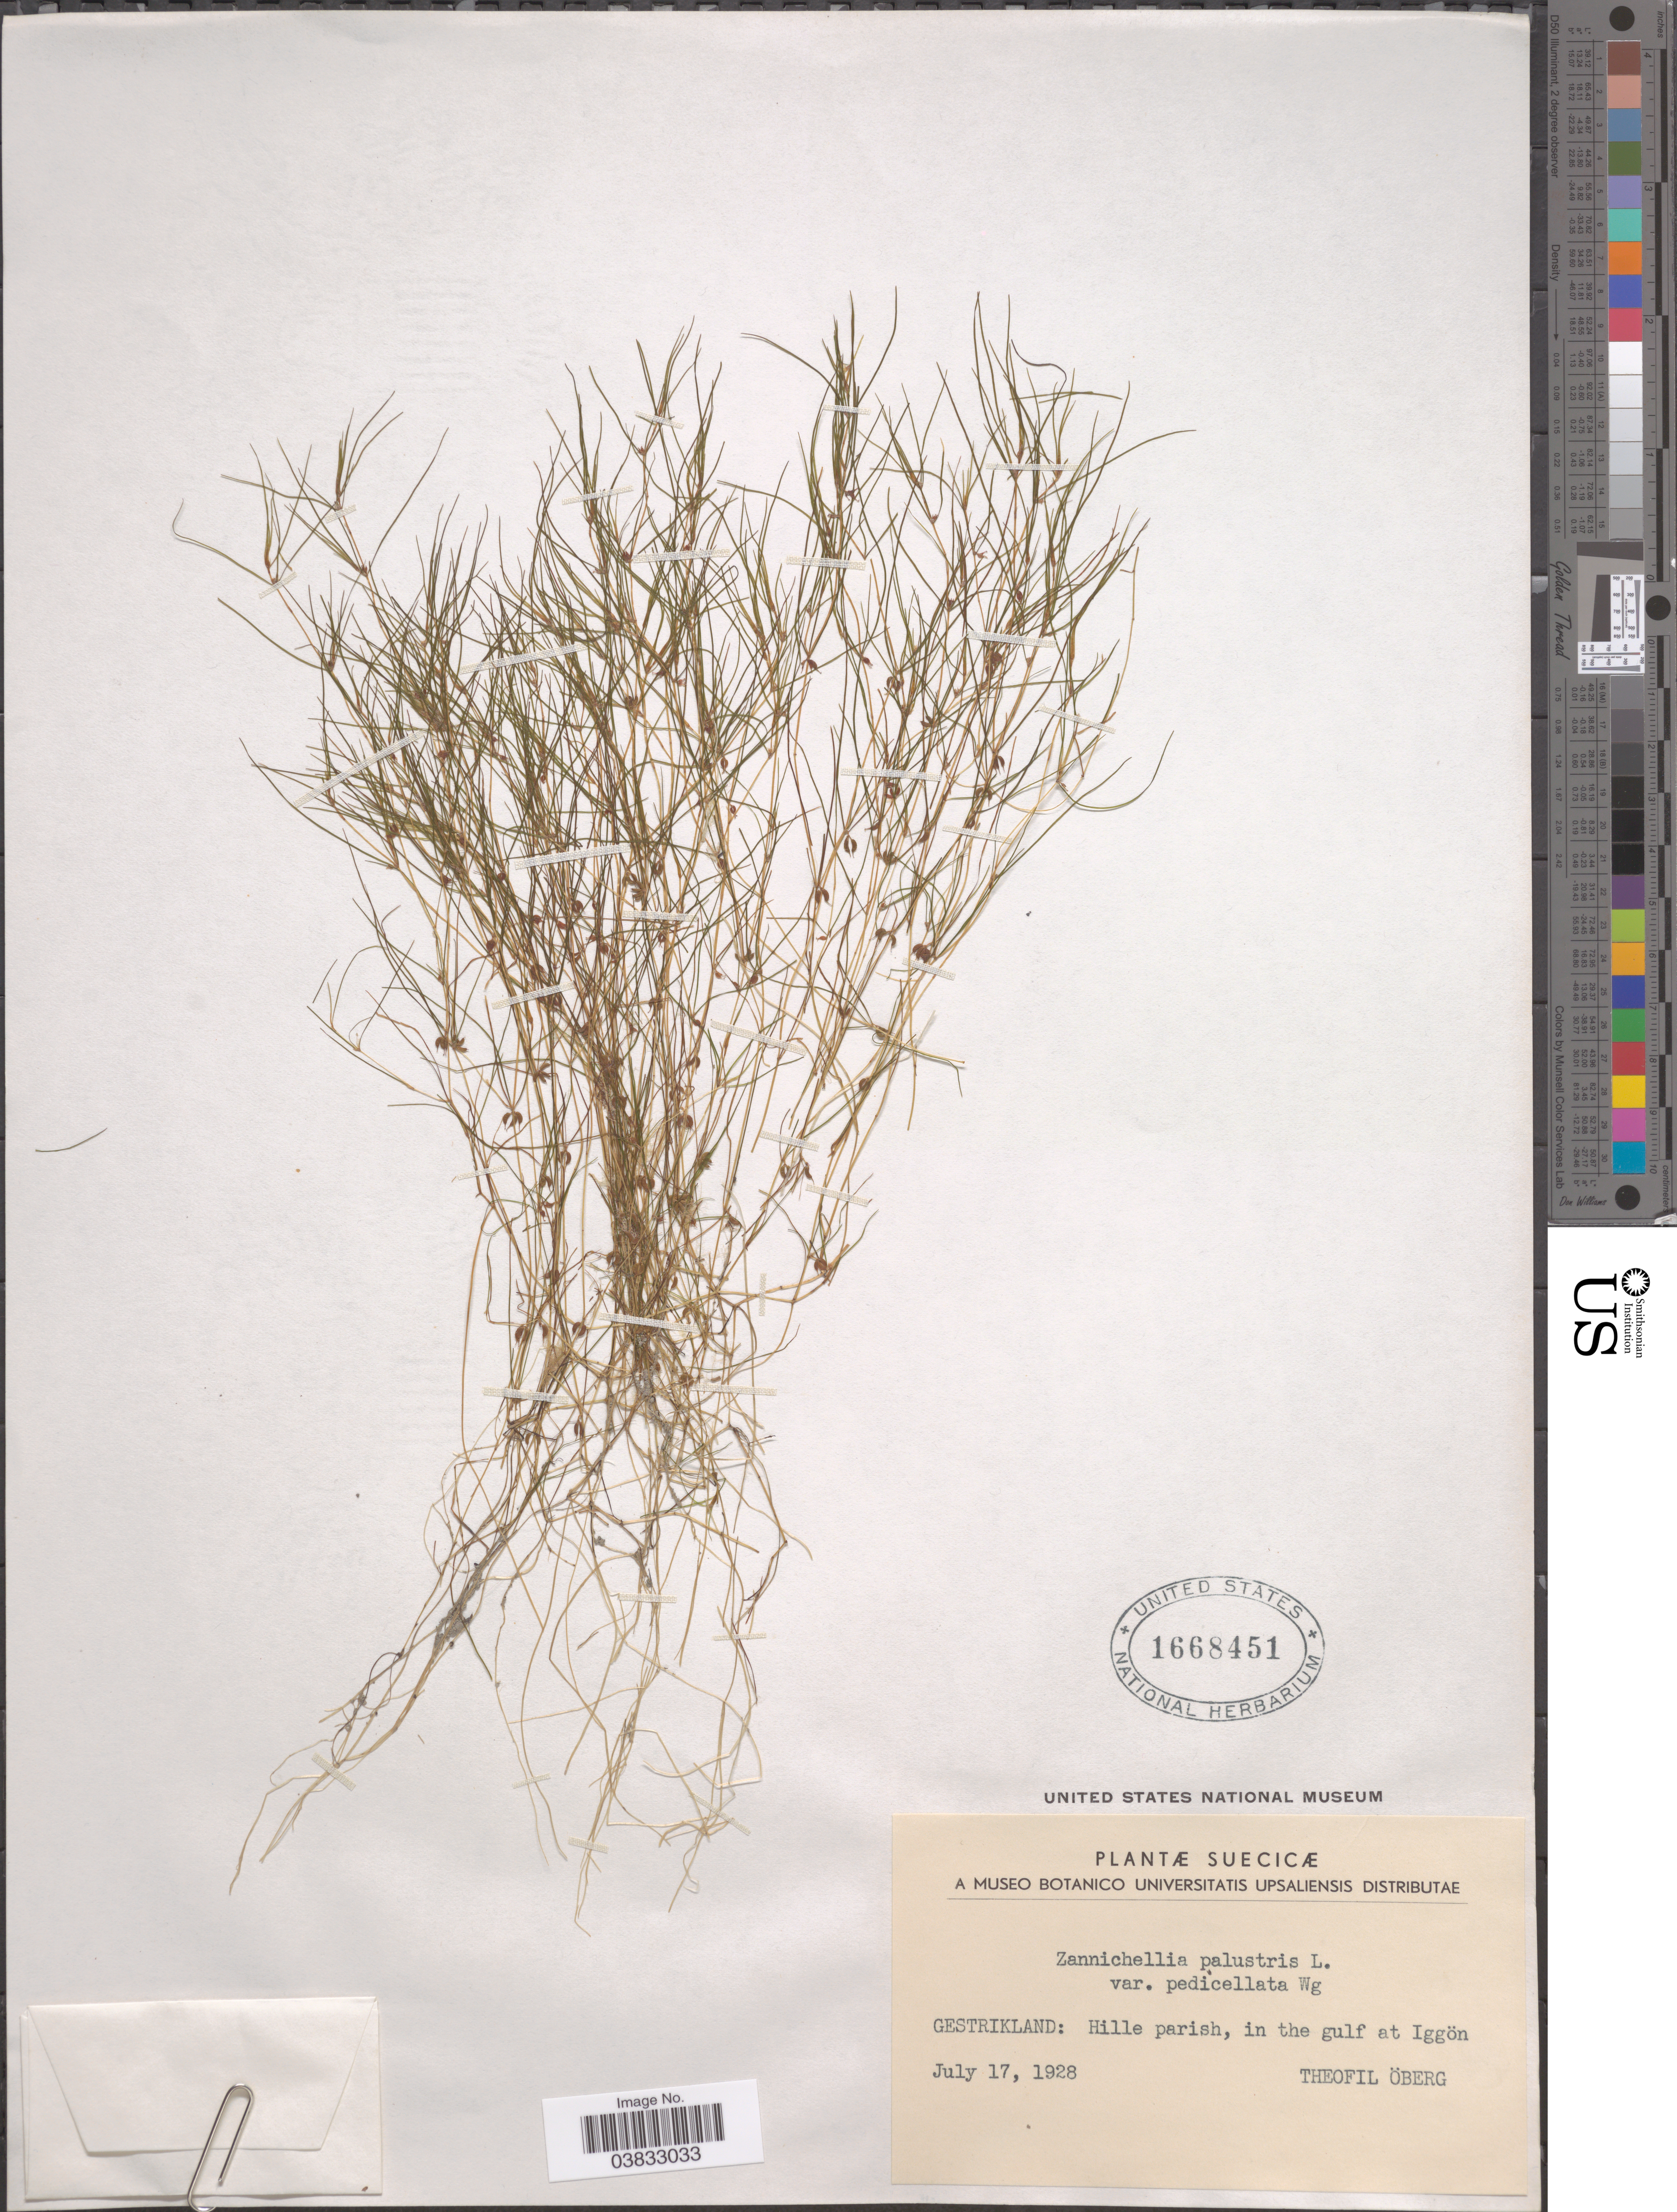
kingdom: Plantae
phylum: Tracheophyta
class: Liliopsida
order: Alismatales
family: Potamogetonaceae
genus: Zannichellia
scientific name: Zannichellia palustris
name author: L.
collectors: T. Öberg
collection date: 1928-07-17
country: Sweden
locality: Suecicæ. Gestrikland: Hille parish, in the gulf at Iggön.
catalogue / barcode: US 1668451